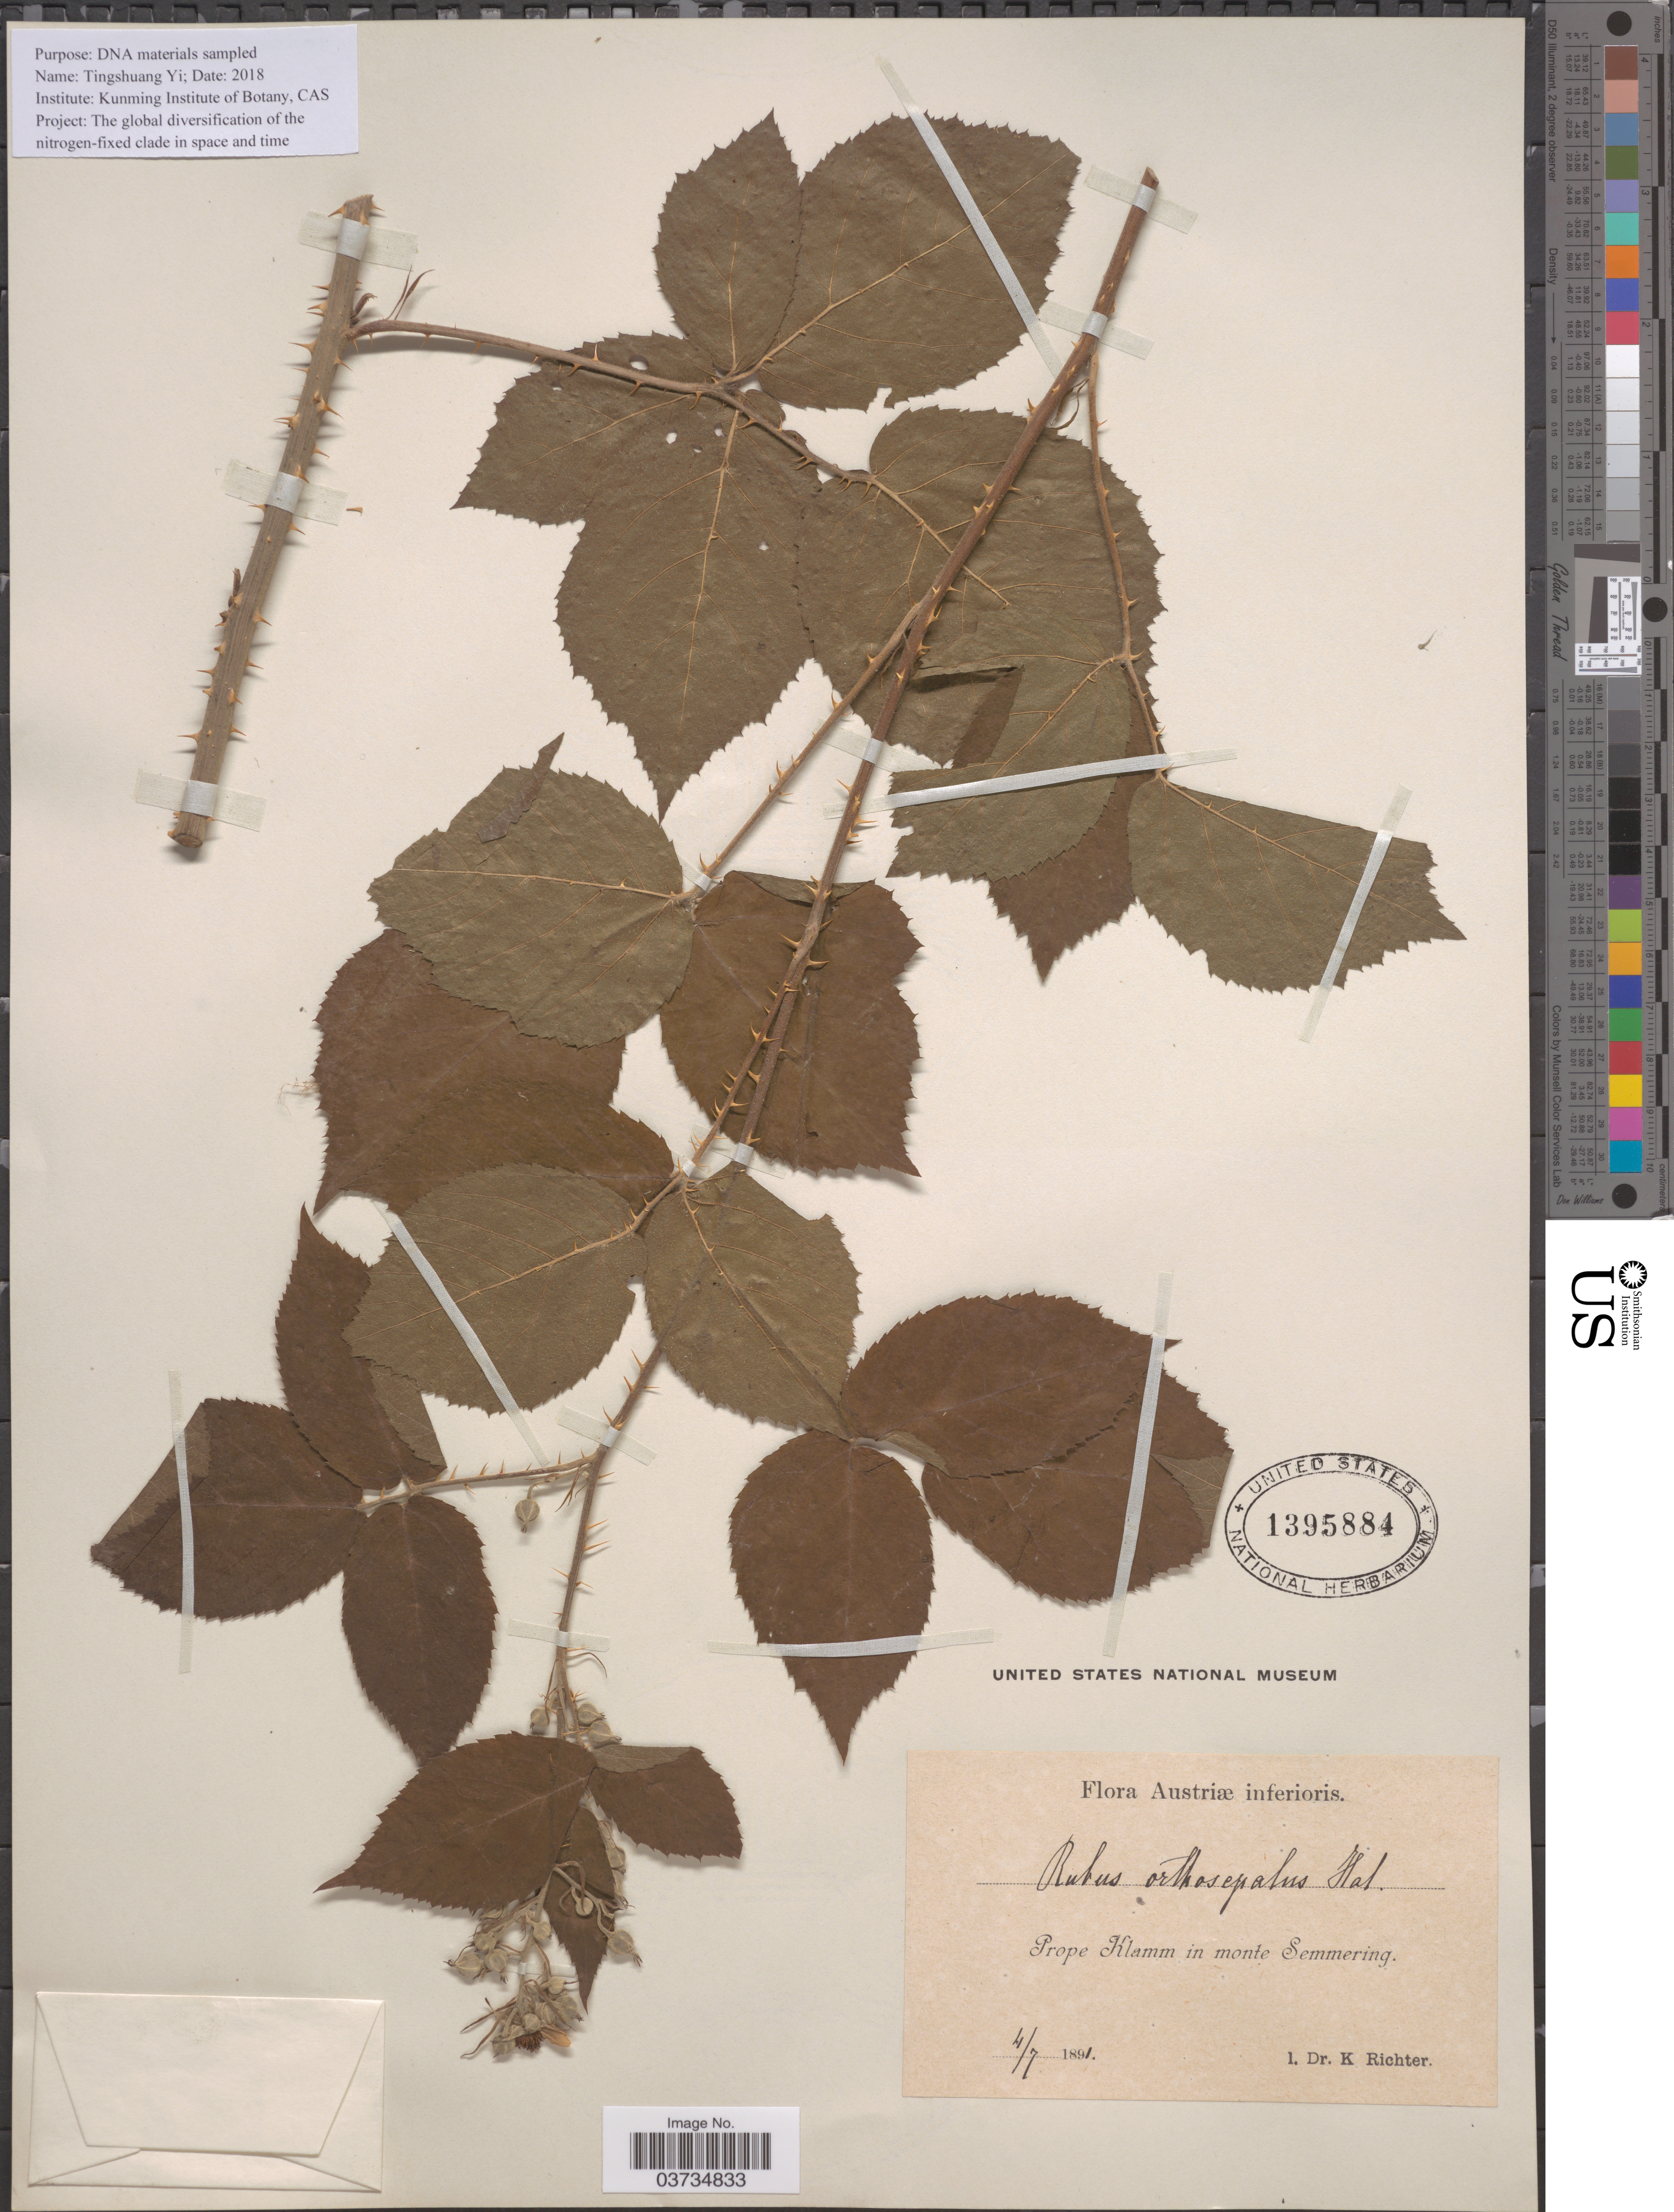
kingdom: Plantae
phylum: Tracheophyta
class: Magnoliopsida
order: Rosales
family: Rosaceae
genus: Rubus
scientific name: Rubus orthosepalus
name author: Halacsy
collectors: K. Richter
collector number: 1?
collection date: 1891-07-04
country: Austria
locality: Austriæ inferioris. Prope Klamm in monte Semmering.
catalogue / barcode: US 1395884